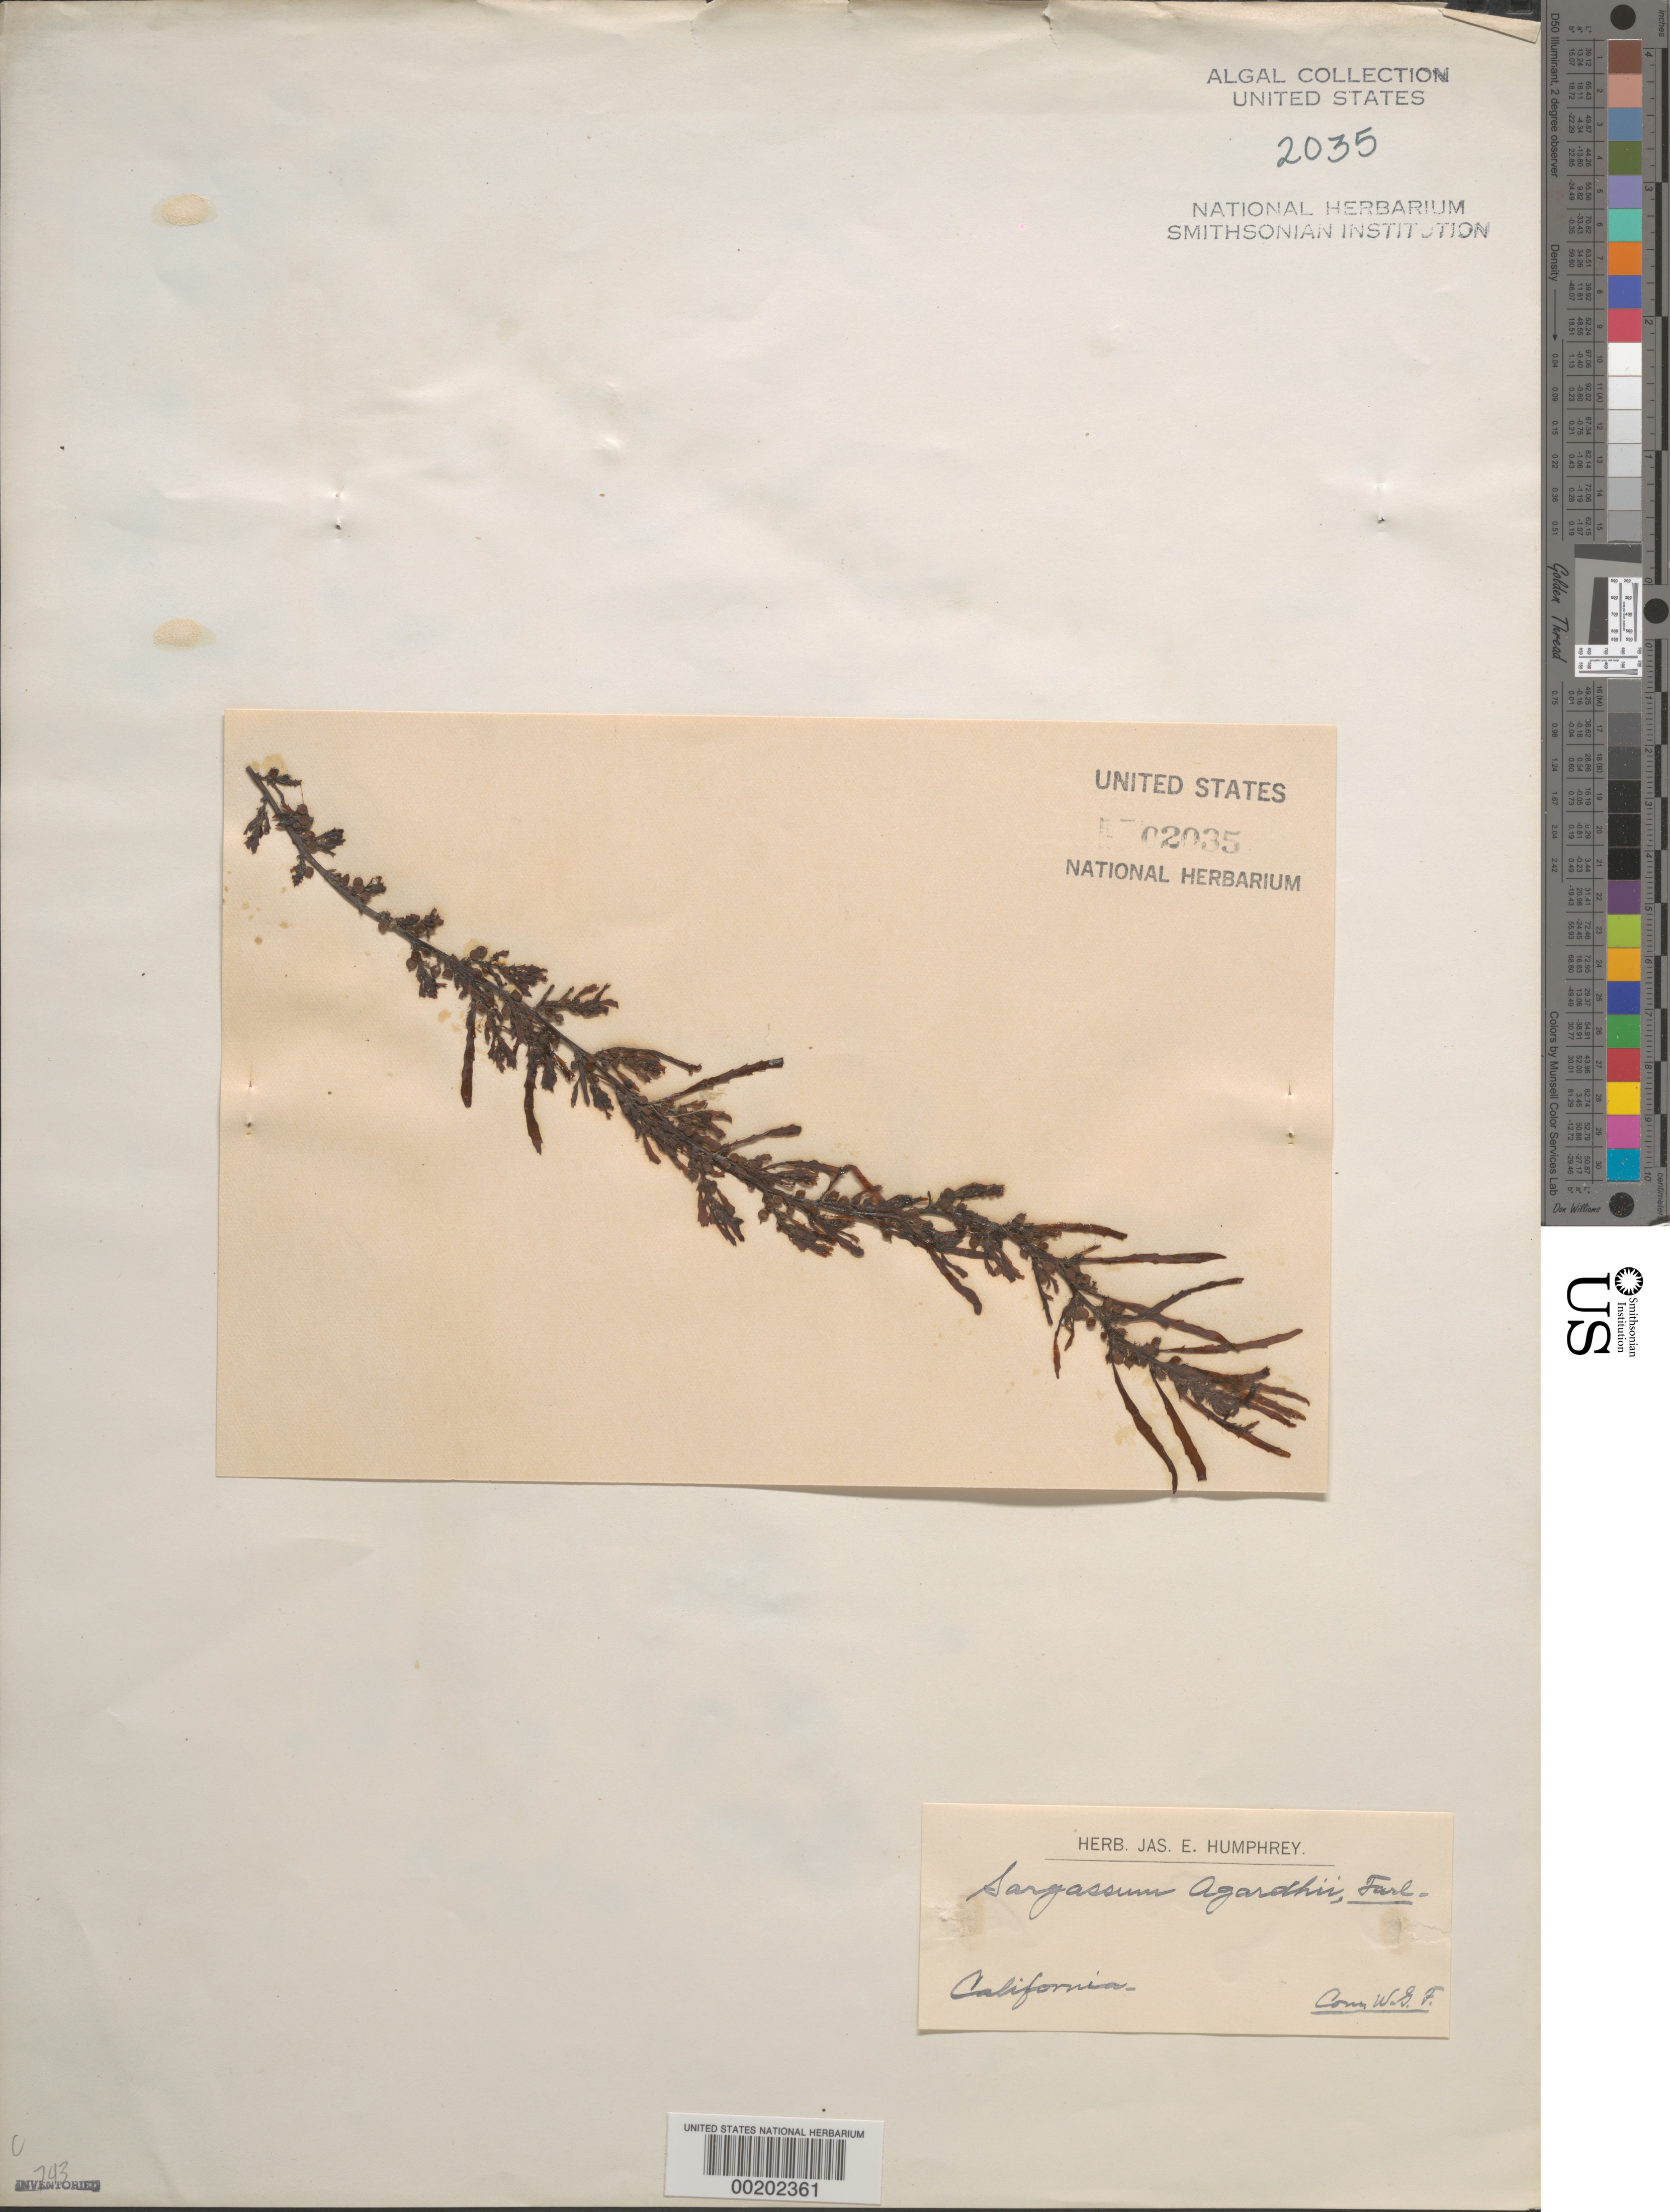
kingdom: Chromista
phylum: Ochrophyta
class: Phaeophyceae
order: Fucales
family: Sargassaceae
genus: Sargassum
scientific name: Sargassum agardhianum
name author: Farl. in J. Agardh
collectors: W. G. Farlow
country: United States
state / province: California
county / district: San Diego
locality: False Bay, San Diego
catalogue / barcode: US 2035